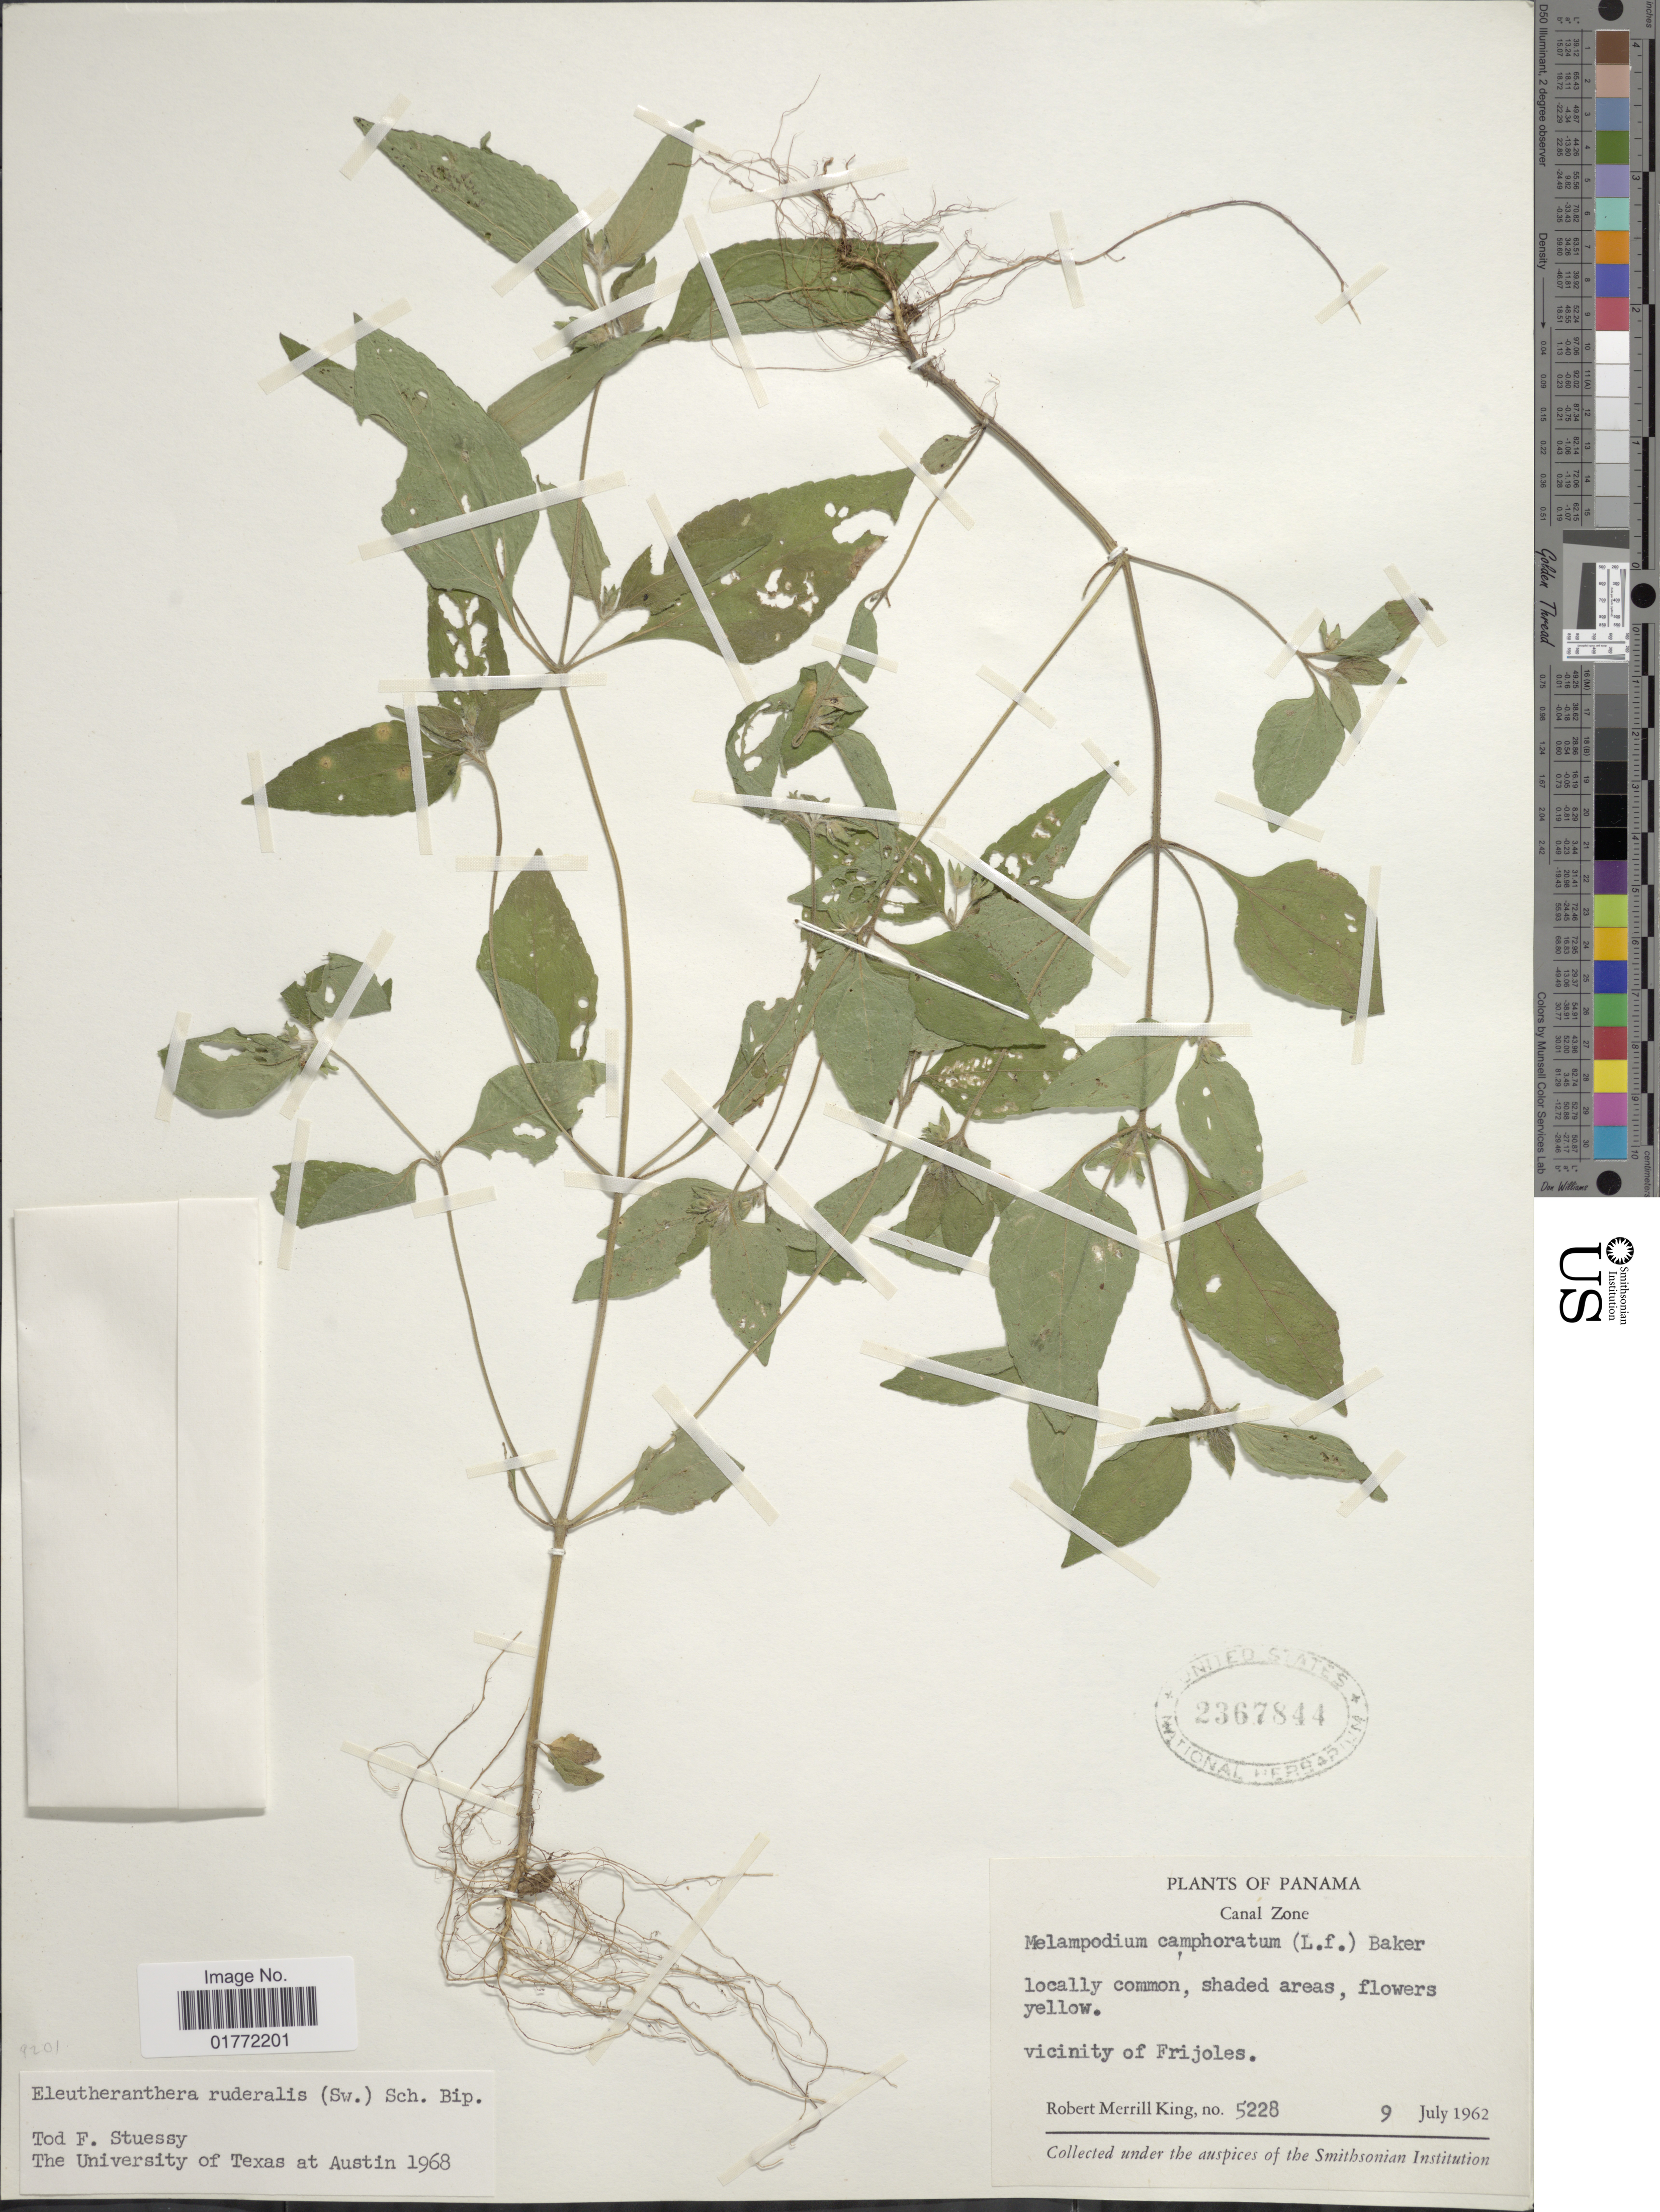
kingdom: Plantae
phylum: Tracheophyta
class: Magnoliopsida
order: Asterales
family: Asteraceae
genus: Eleutheranthera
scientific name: Eleutheranthera ruderalis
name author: (Sw.) Sch. Bip.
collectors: R. M. King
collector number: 5228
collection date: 1962-07-09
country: Panama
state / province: Colón / Panamá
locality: Canal Zone, Vicinity of Frijoles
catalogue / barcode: US 2367844